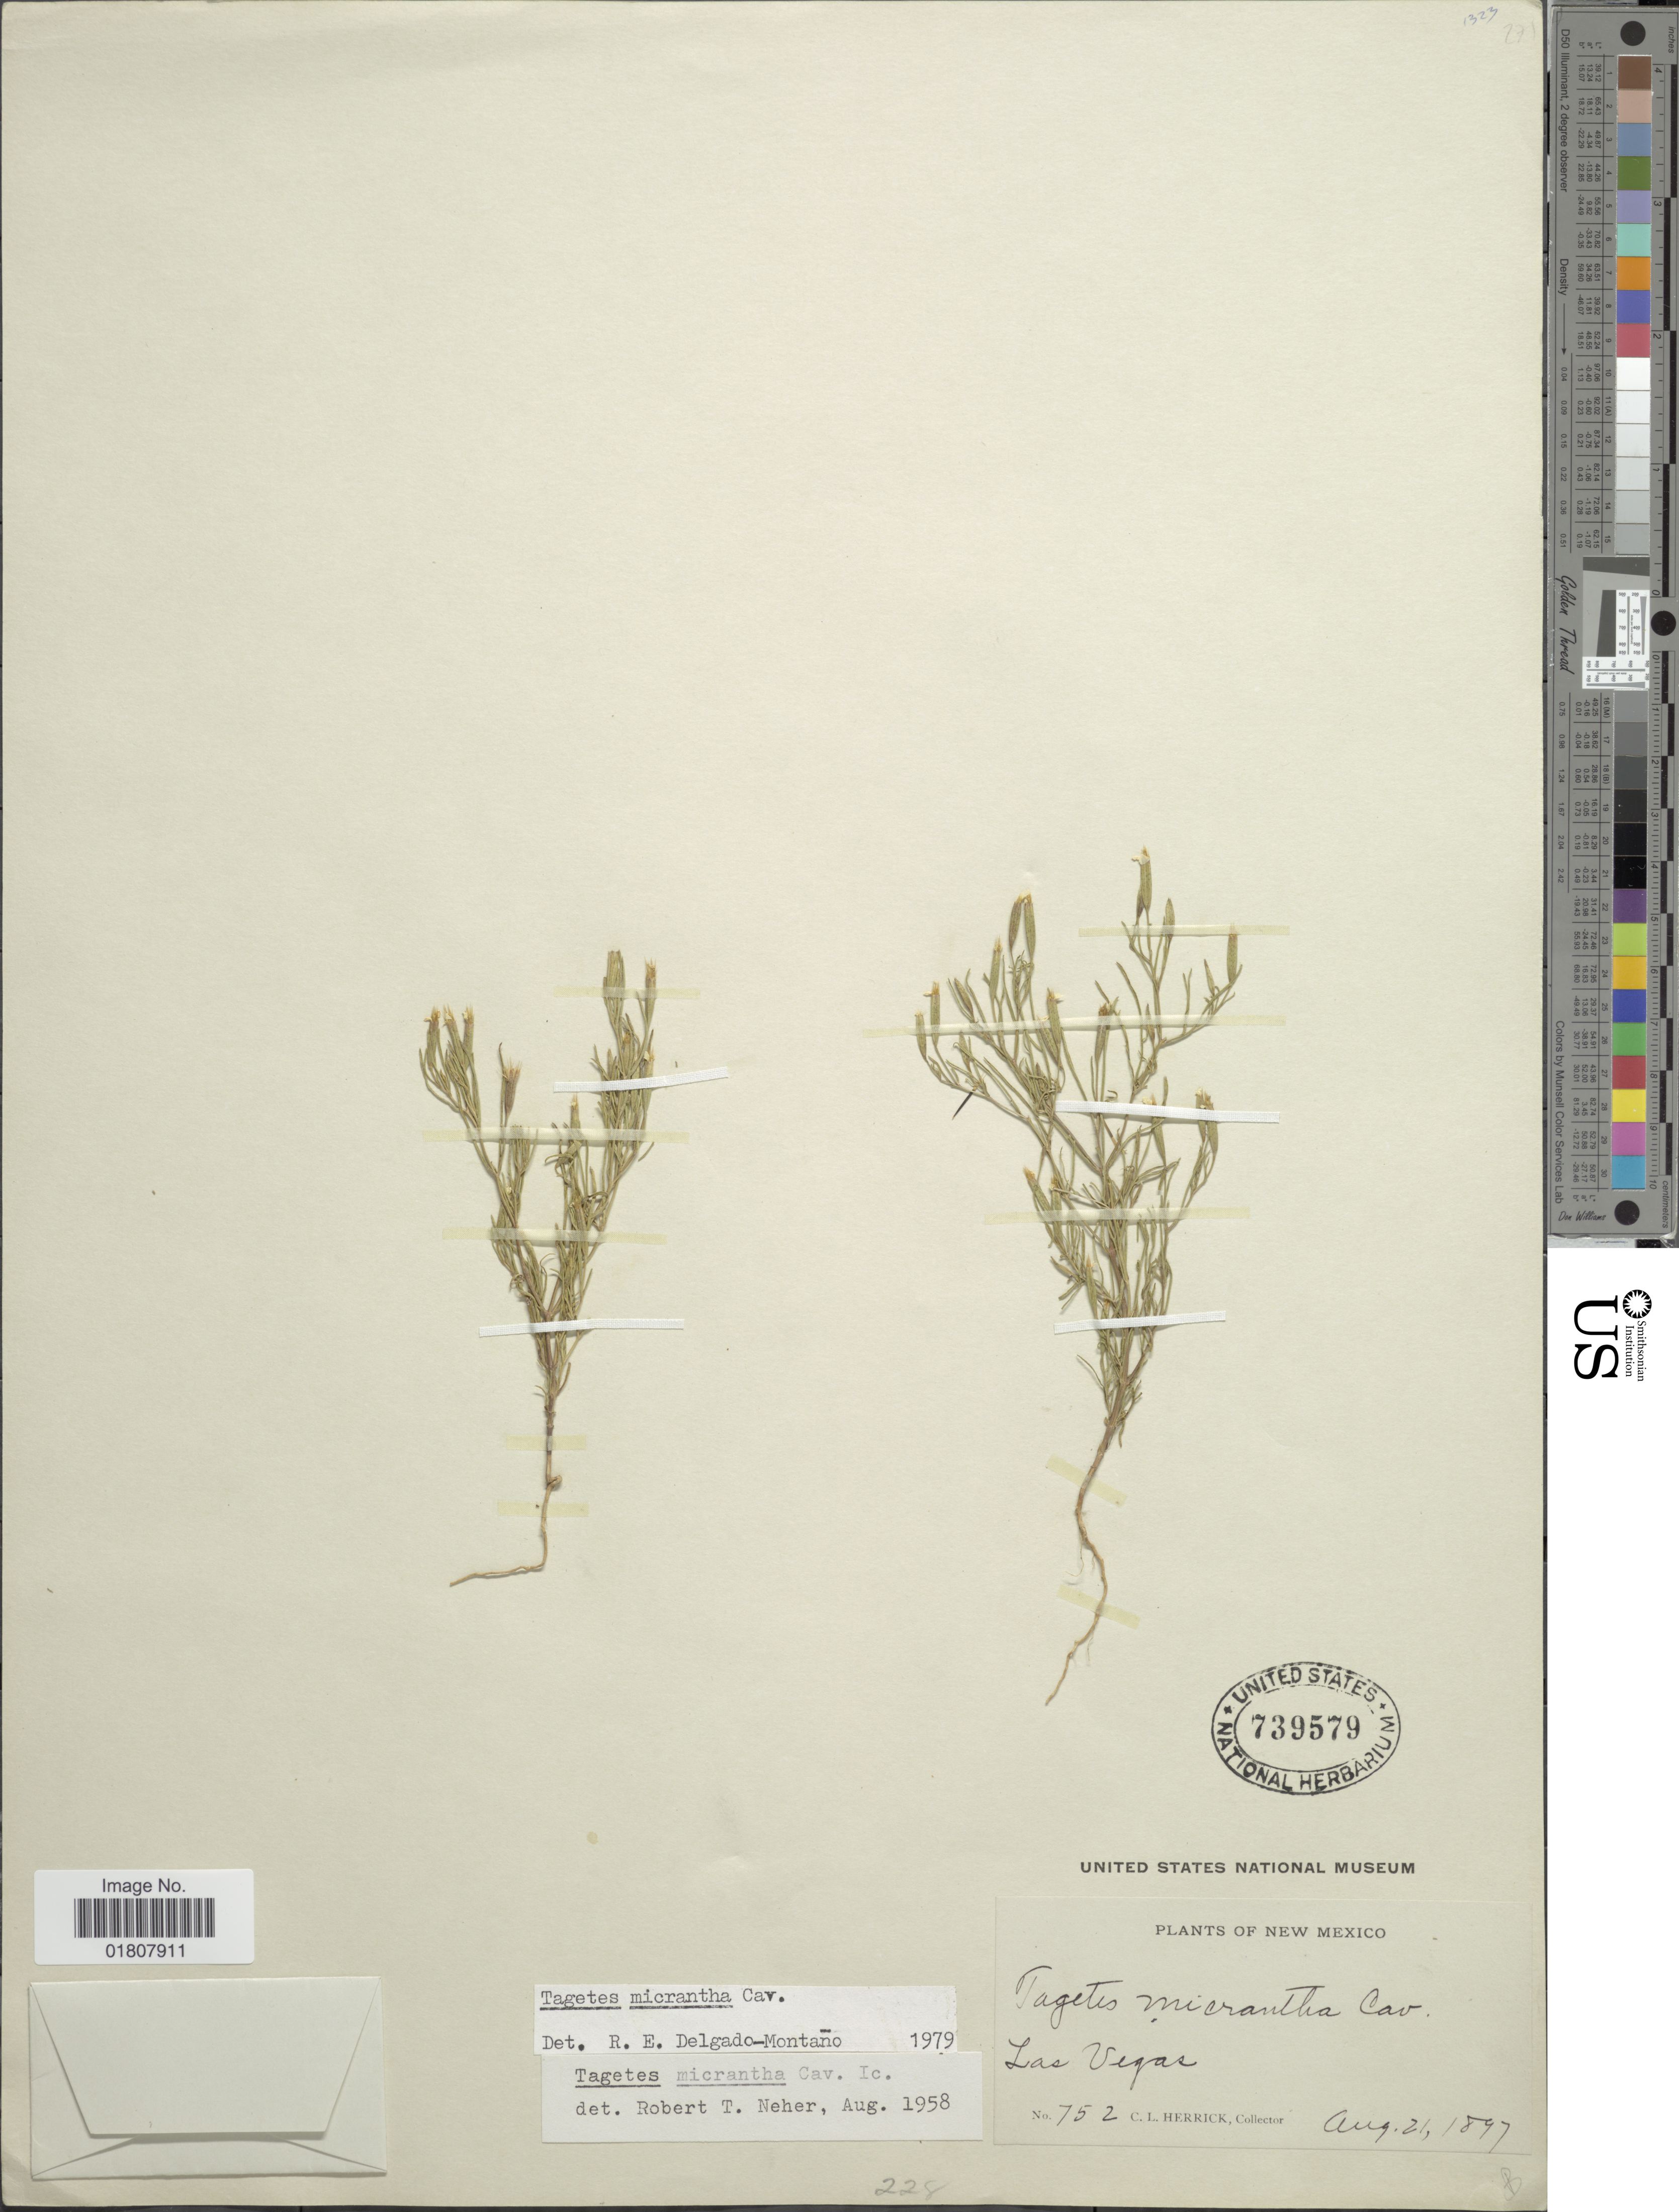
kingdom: Plantae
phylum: Tracheophyta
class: Magnoliopsida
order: Asterales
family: Asteraceae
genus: Tagetes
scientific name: Tagetes micrantha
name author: Cav.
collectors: C. Herrick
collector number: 752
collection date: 1897-08-21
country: United States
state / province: New Mexico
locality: Las Vegas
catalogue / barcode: US 739579